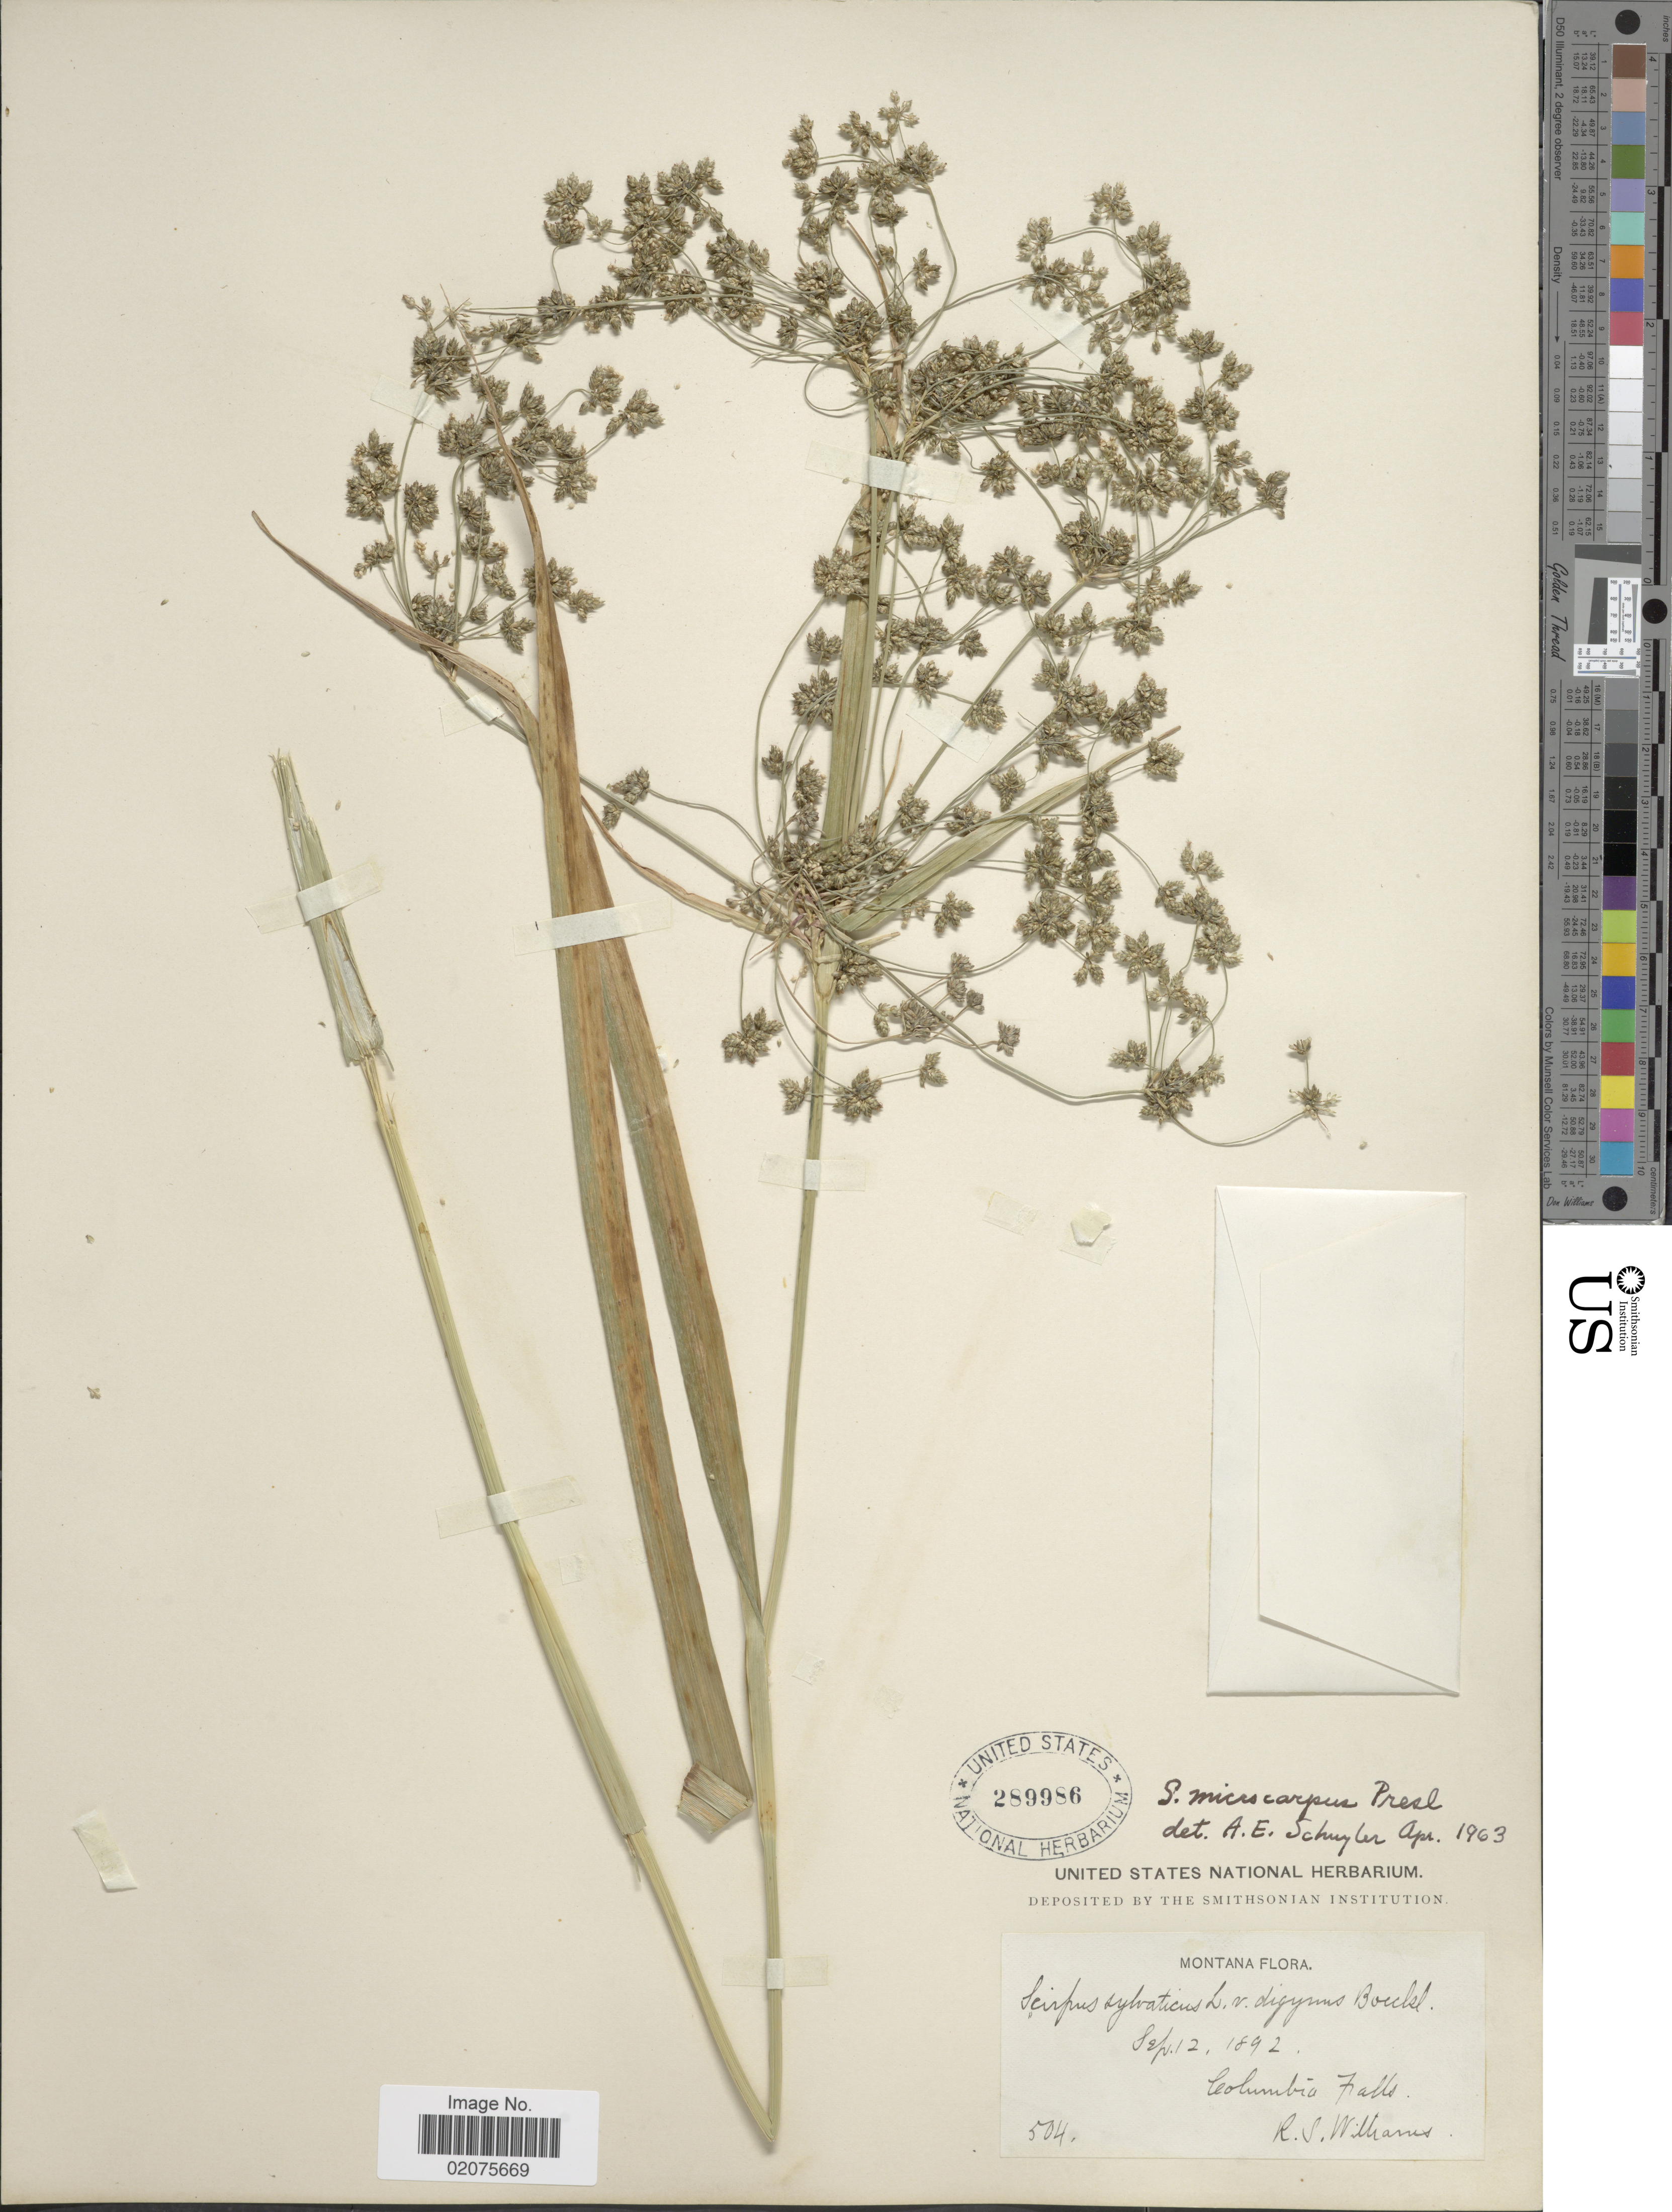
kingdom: Plantae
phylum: Tracheophyta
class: Liliopsida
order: Poales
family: Cyperaceae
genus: Scirpus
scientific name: Scirpus microcarpus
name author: J. Presl & C. Presl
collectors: R. S. Williams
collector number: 504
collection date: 1892-09-12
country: United States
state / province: Montana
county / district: Flathead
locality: Columbia Falls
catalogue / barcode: US 289986